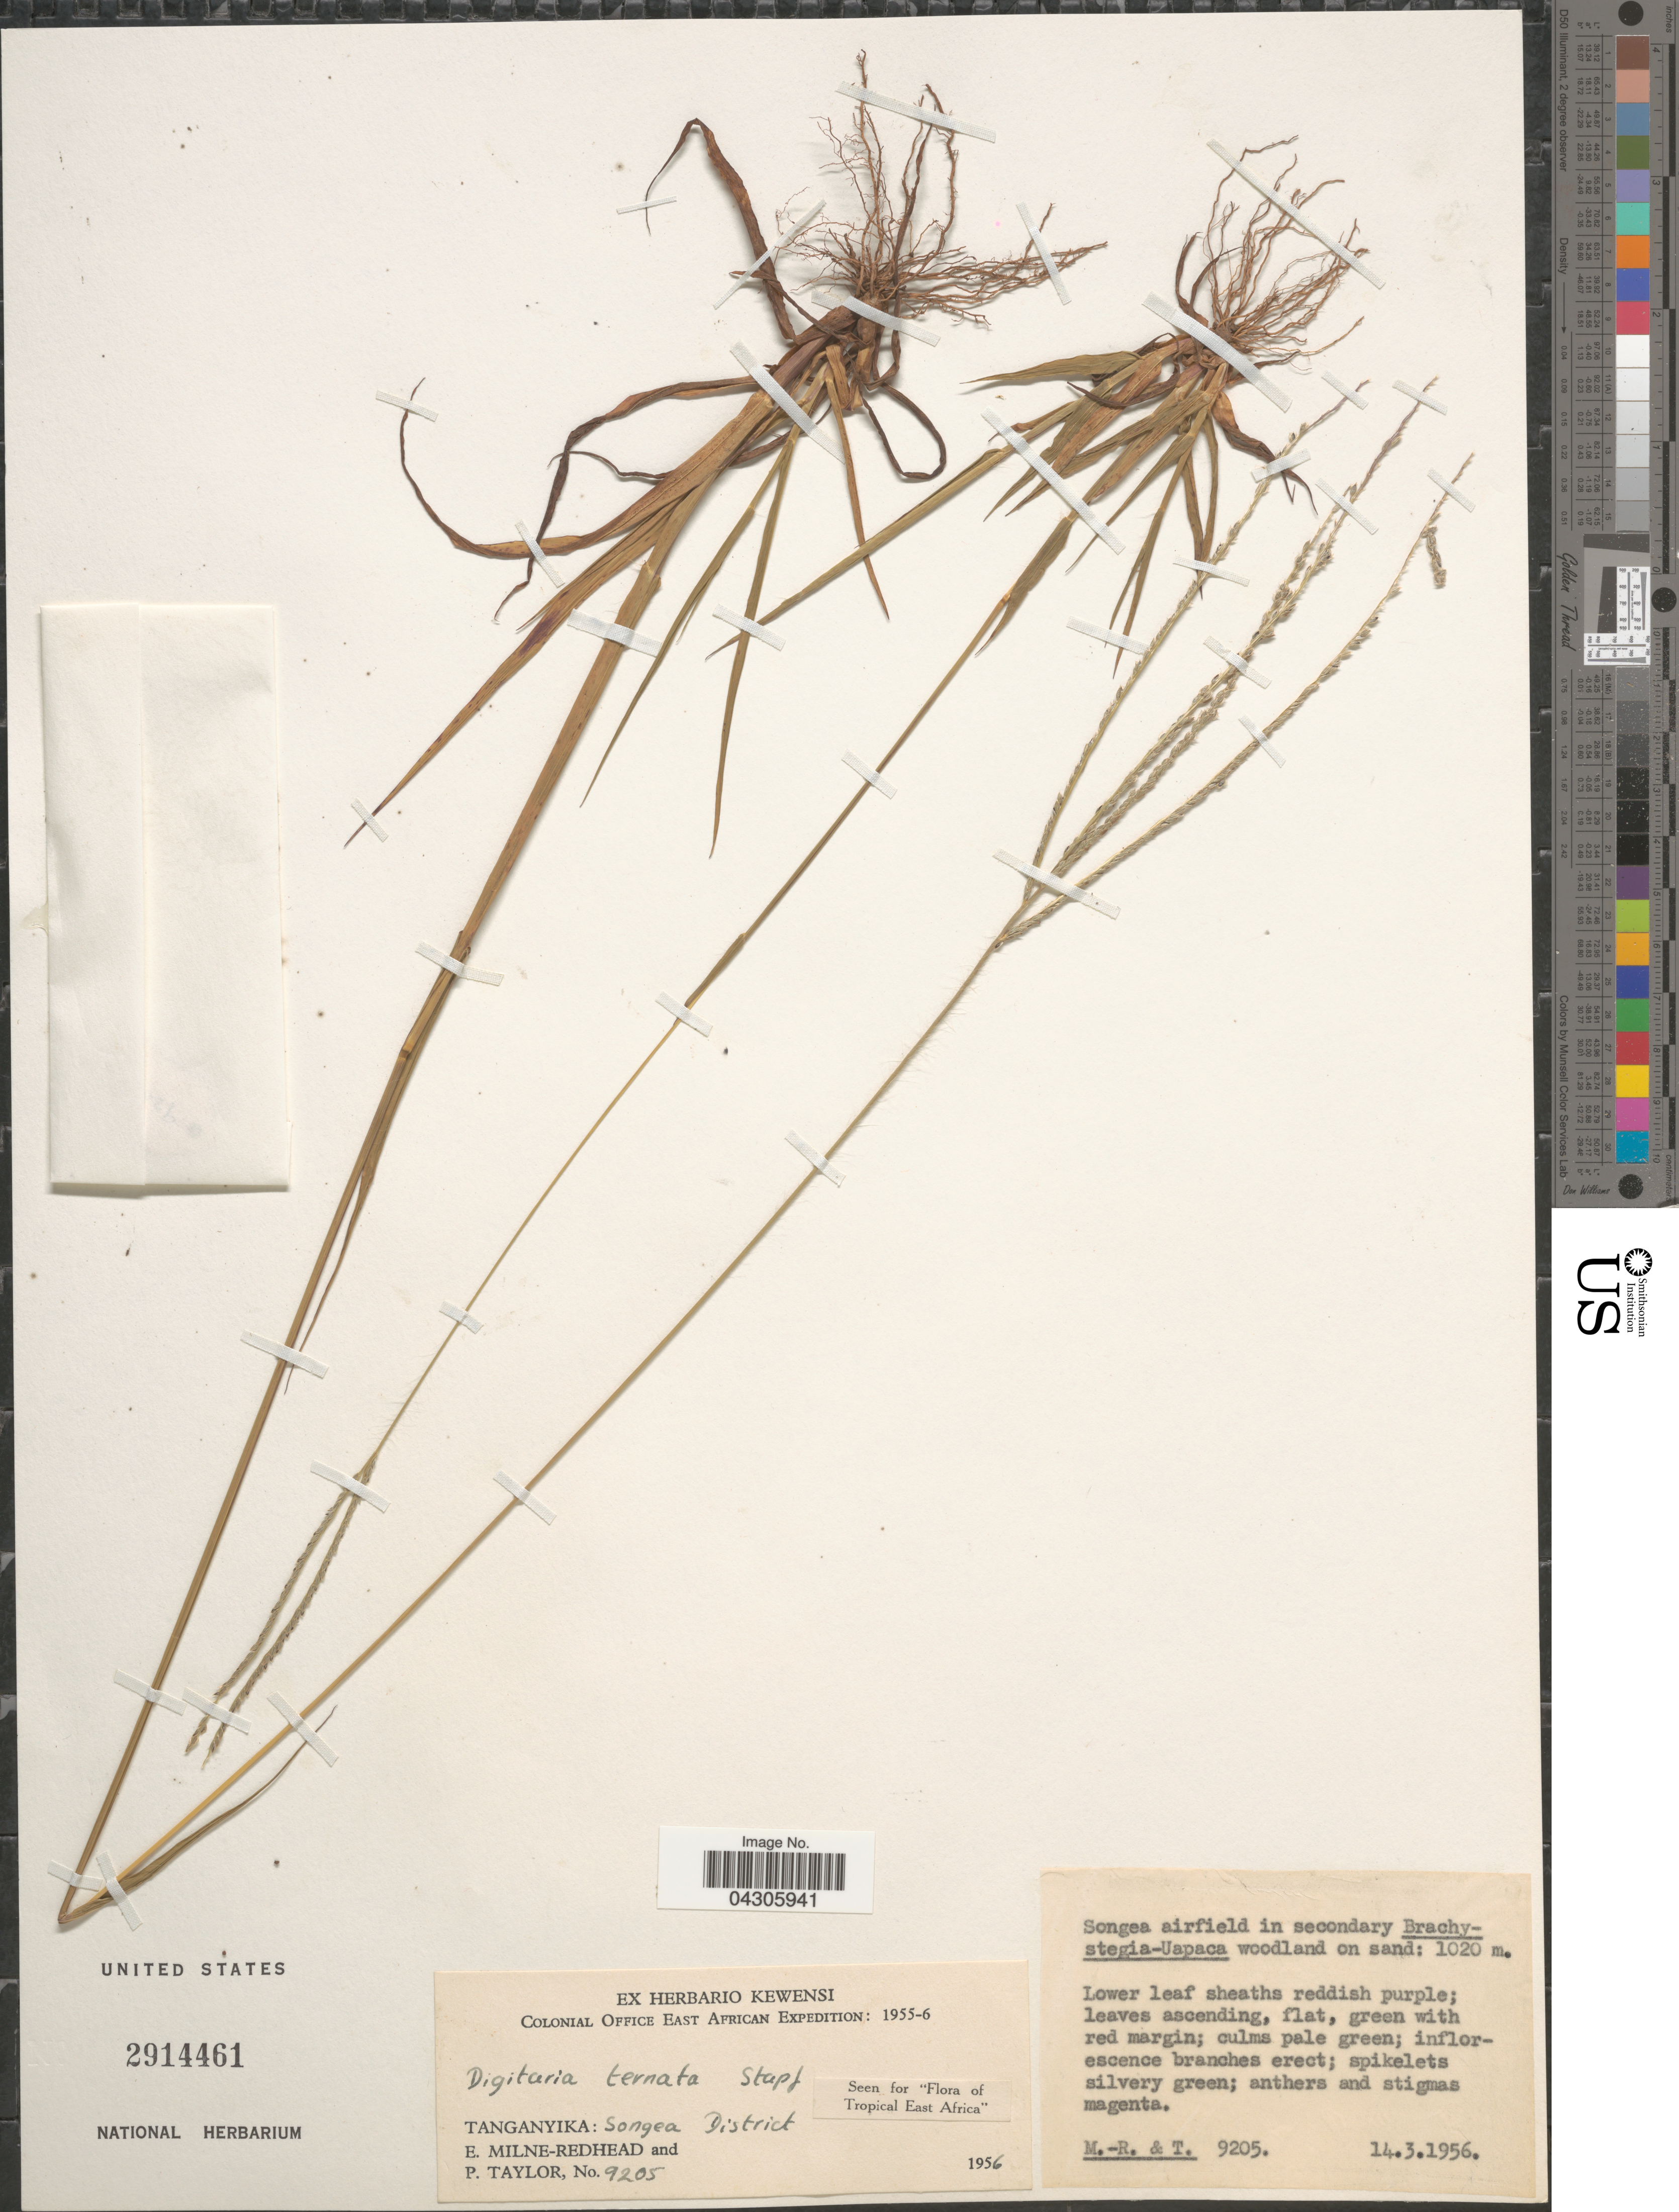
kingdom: Plantae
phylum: Tracheophyta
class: Liliopsida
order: Poales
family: Poaceae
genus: Digitaria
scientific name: Digitaria ternata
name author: (Hochr. ex A. Rich.) Stapf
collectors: E. W. Milne-Redhead & P. Taylor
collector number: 9205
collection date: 1956-03-14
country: Tanzania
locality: Colonial Office East African Expedition: 1955-6. Tanganyika: Songea District. Songea airfield.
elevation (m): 1020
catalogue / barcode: US 2914461